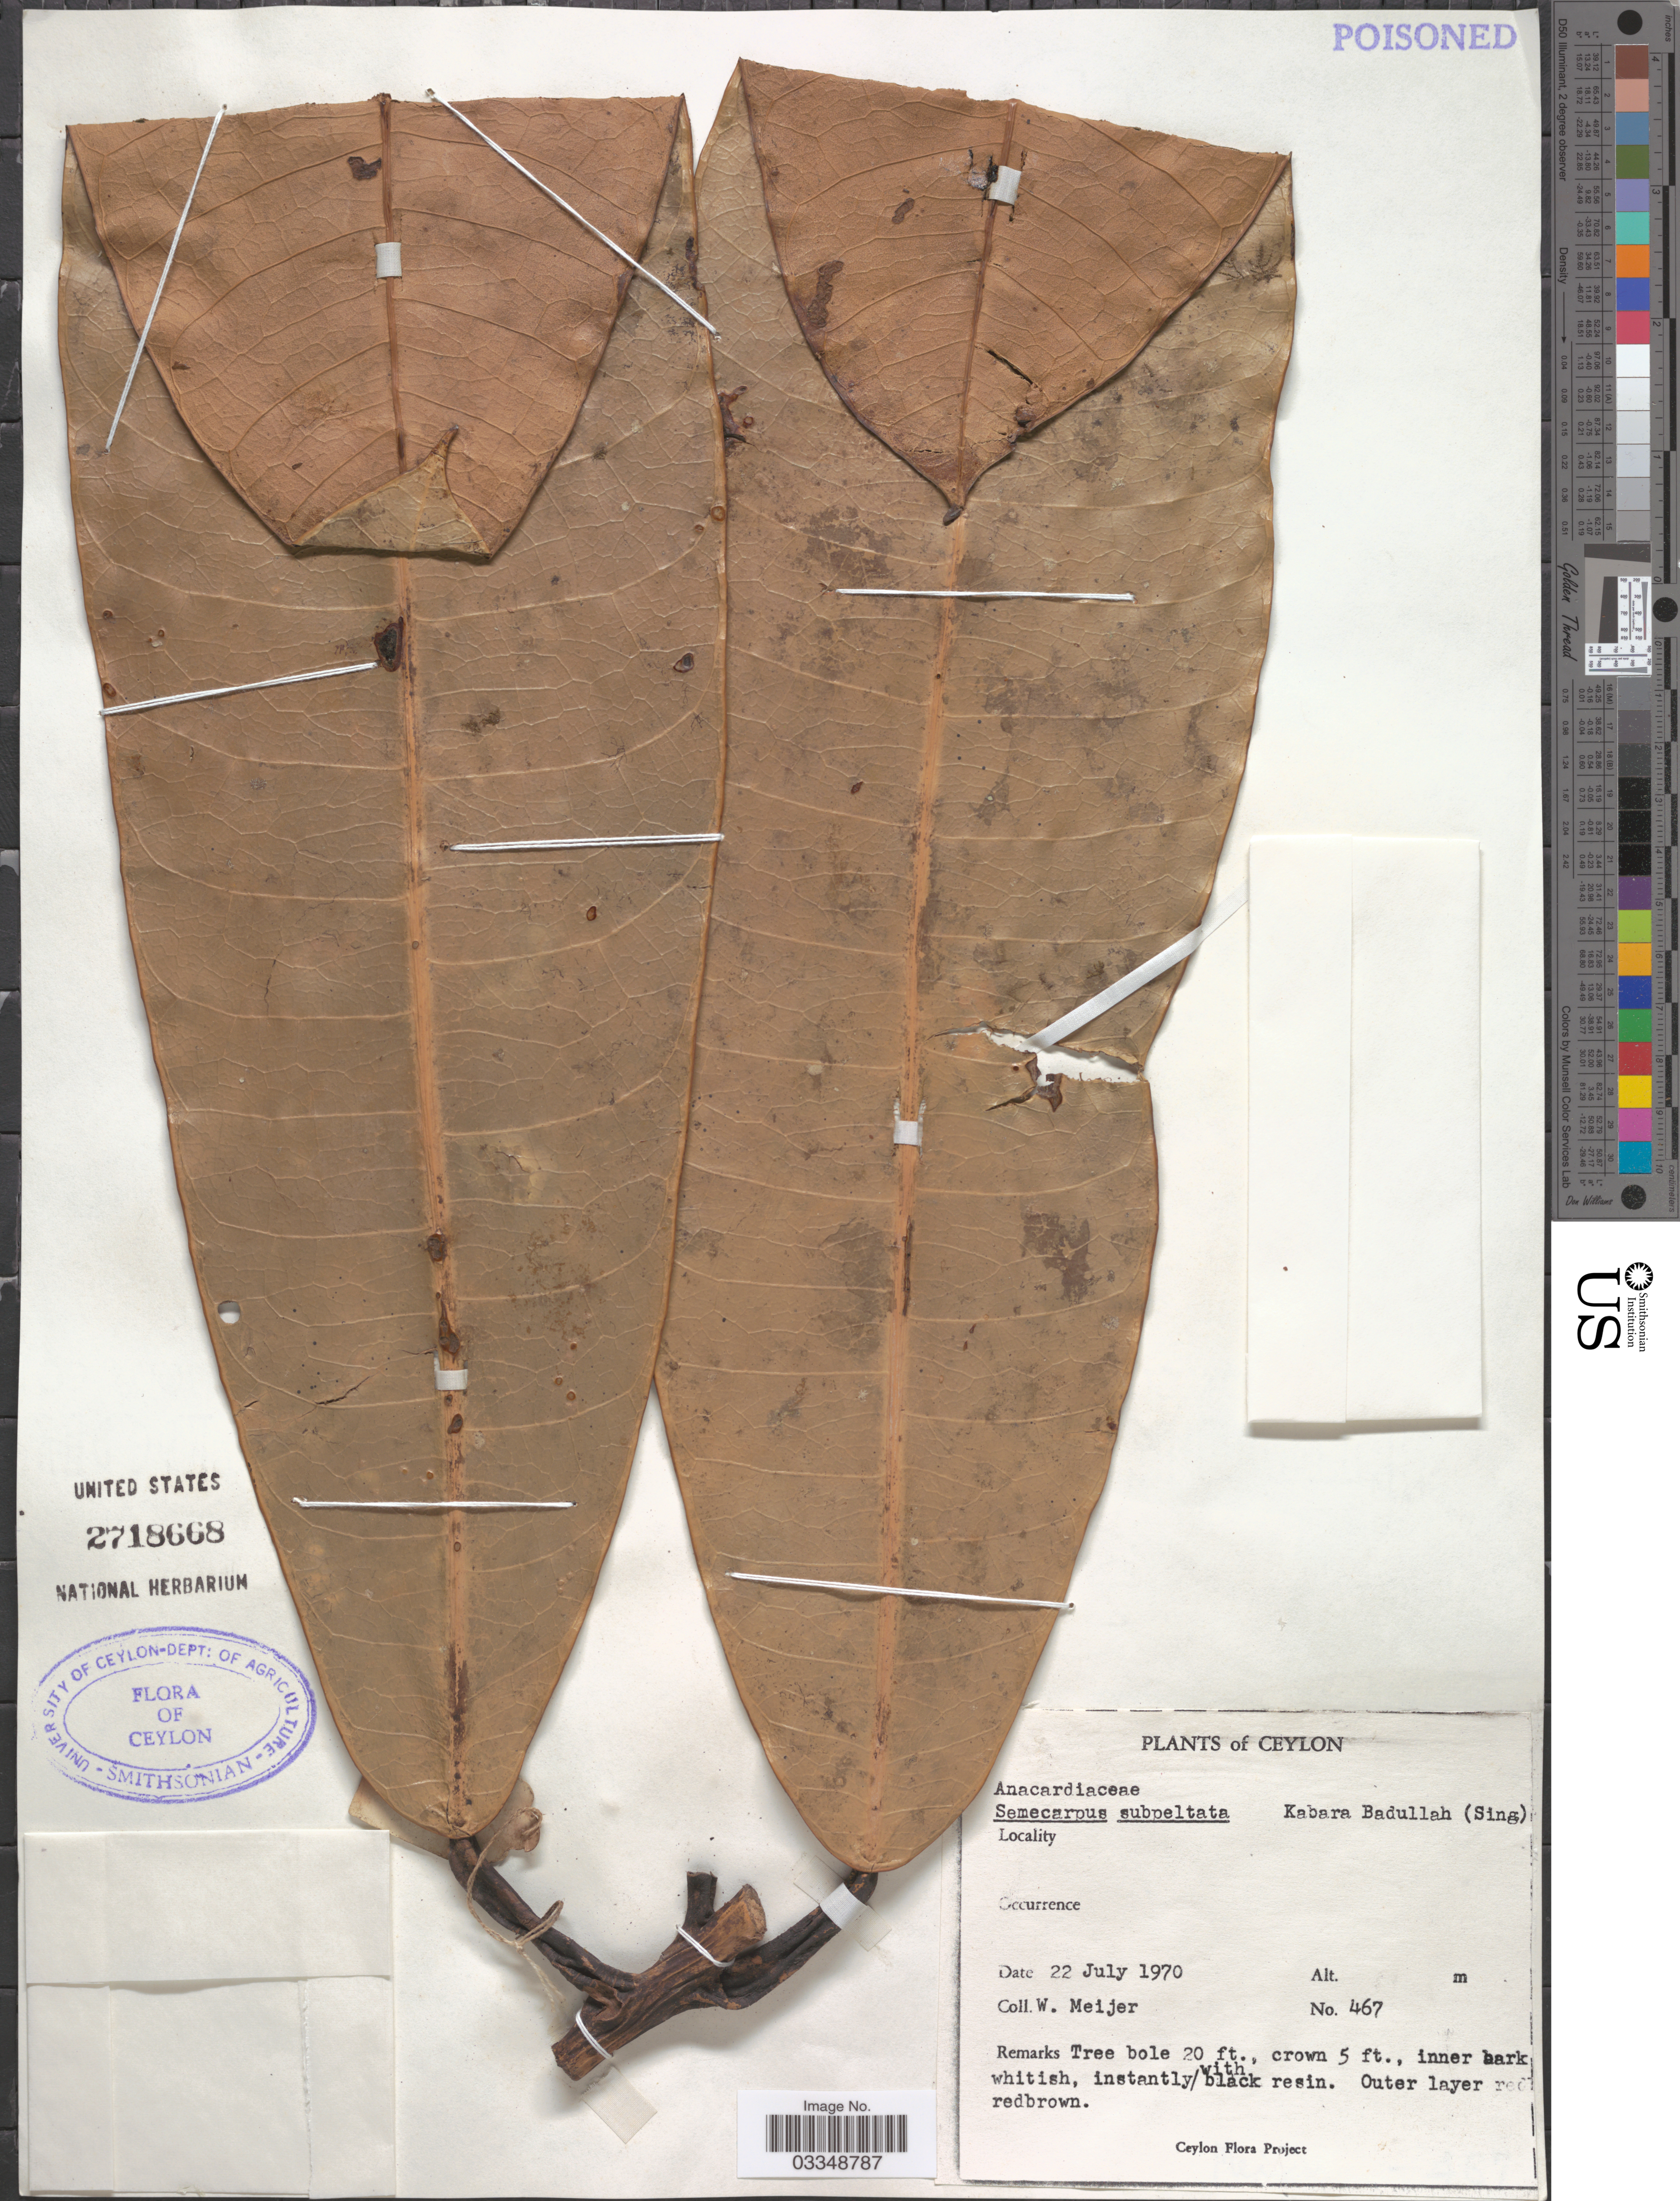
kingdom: Plantae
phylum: Tracheophyta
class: Magnoliopsida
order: Sapindales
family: Anacardiaceae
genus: Semecarpus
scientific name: Semecarpus subpeltatus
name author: Thwaites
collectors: W. Meijer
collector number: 467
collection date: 1970-07-22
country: Sri Lanka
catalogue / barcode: US 2718668